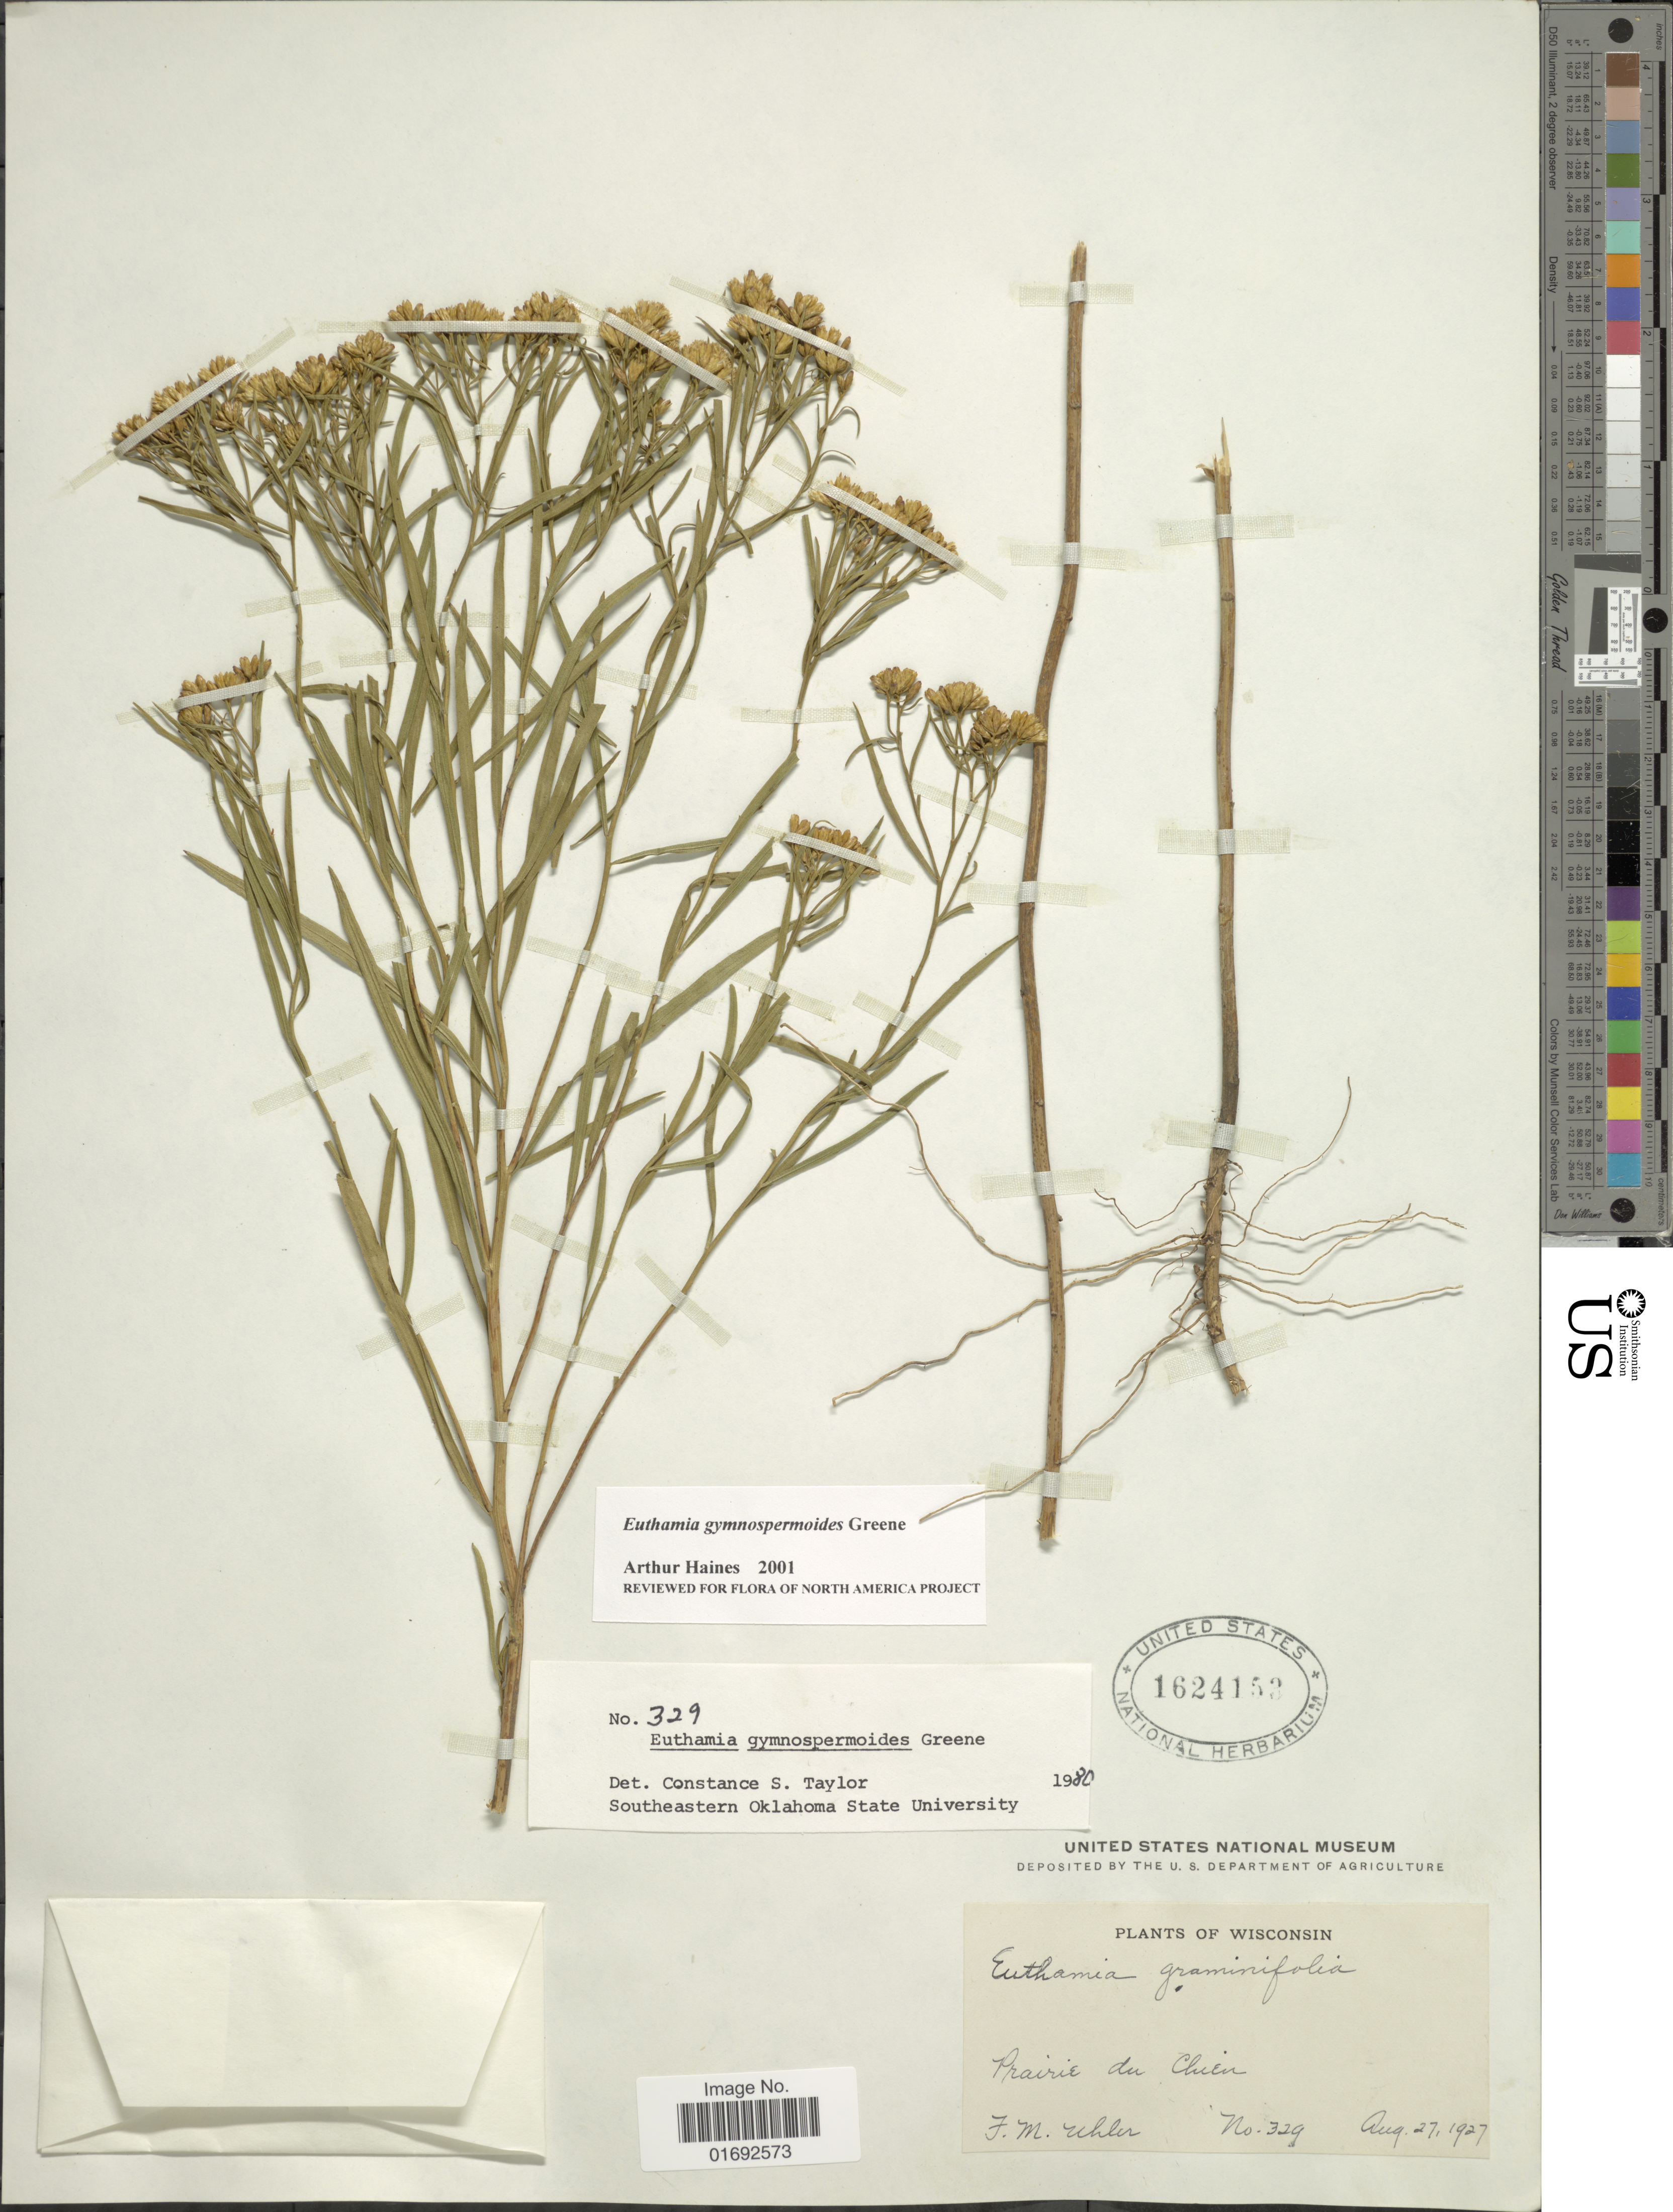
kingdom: Plantae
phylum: Tracheophyta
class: Magnoliopsida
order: Asterales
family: Asteraceae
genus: Euthamia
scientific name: Euthamia gymnospermoides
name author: Greene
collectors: F. M. Uhler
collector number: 329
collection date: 1927-08-27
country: United States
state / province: Wisconsin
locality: Prairie du Chien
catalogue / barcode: US 1624153